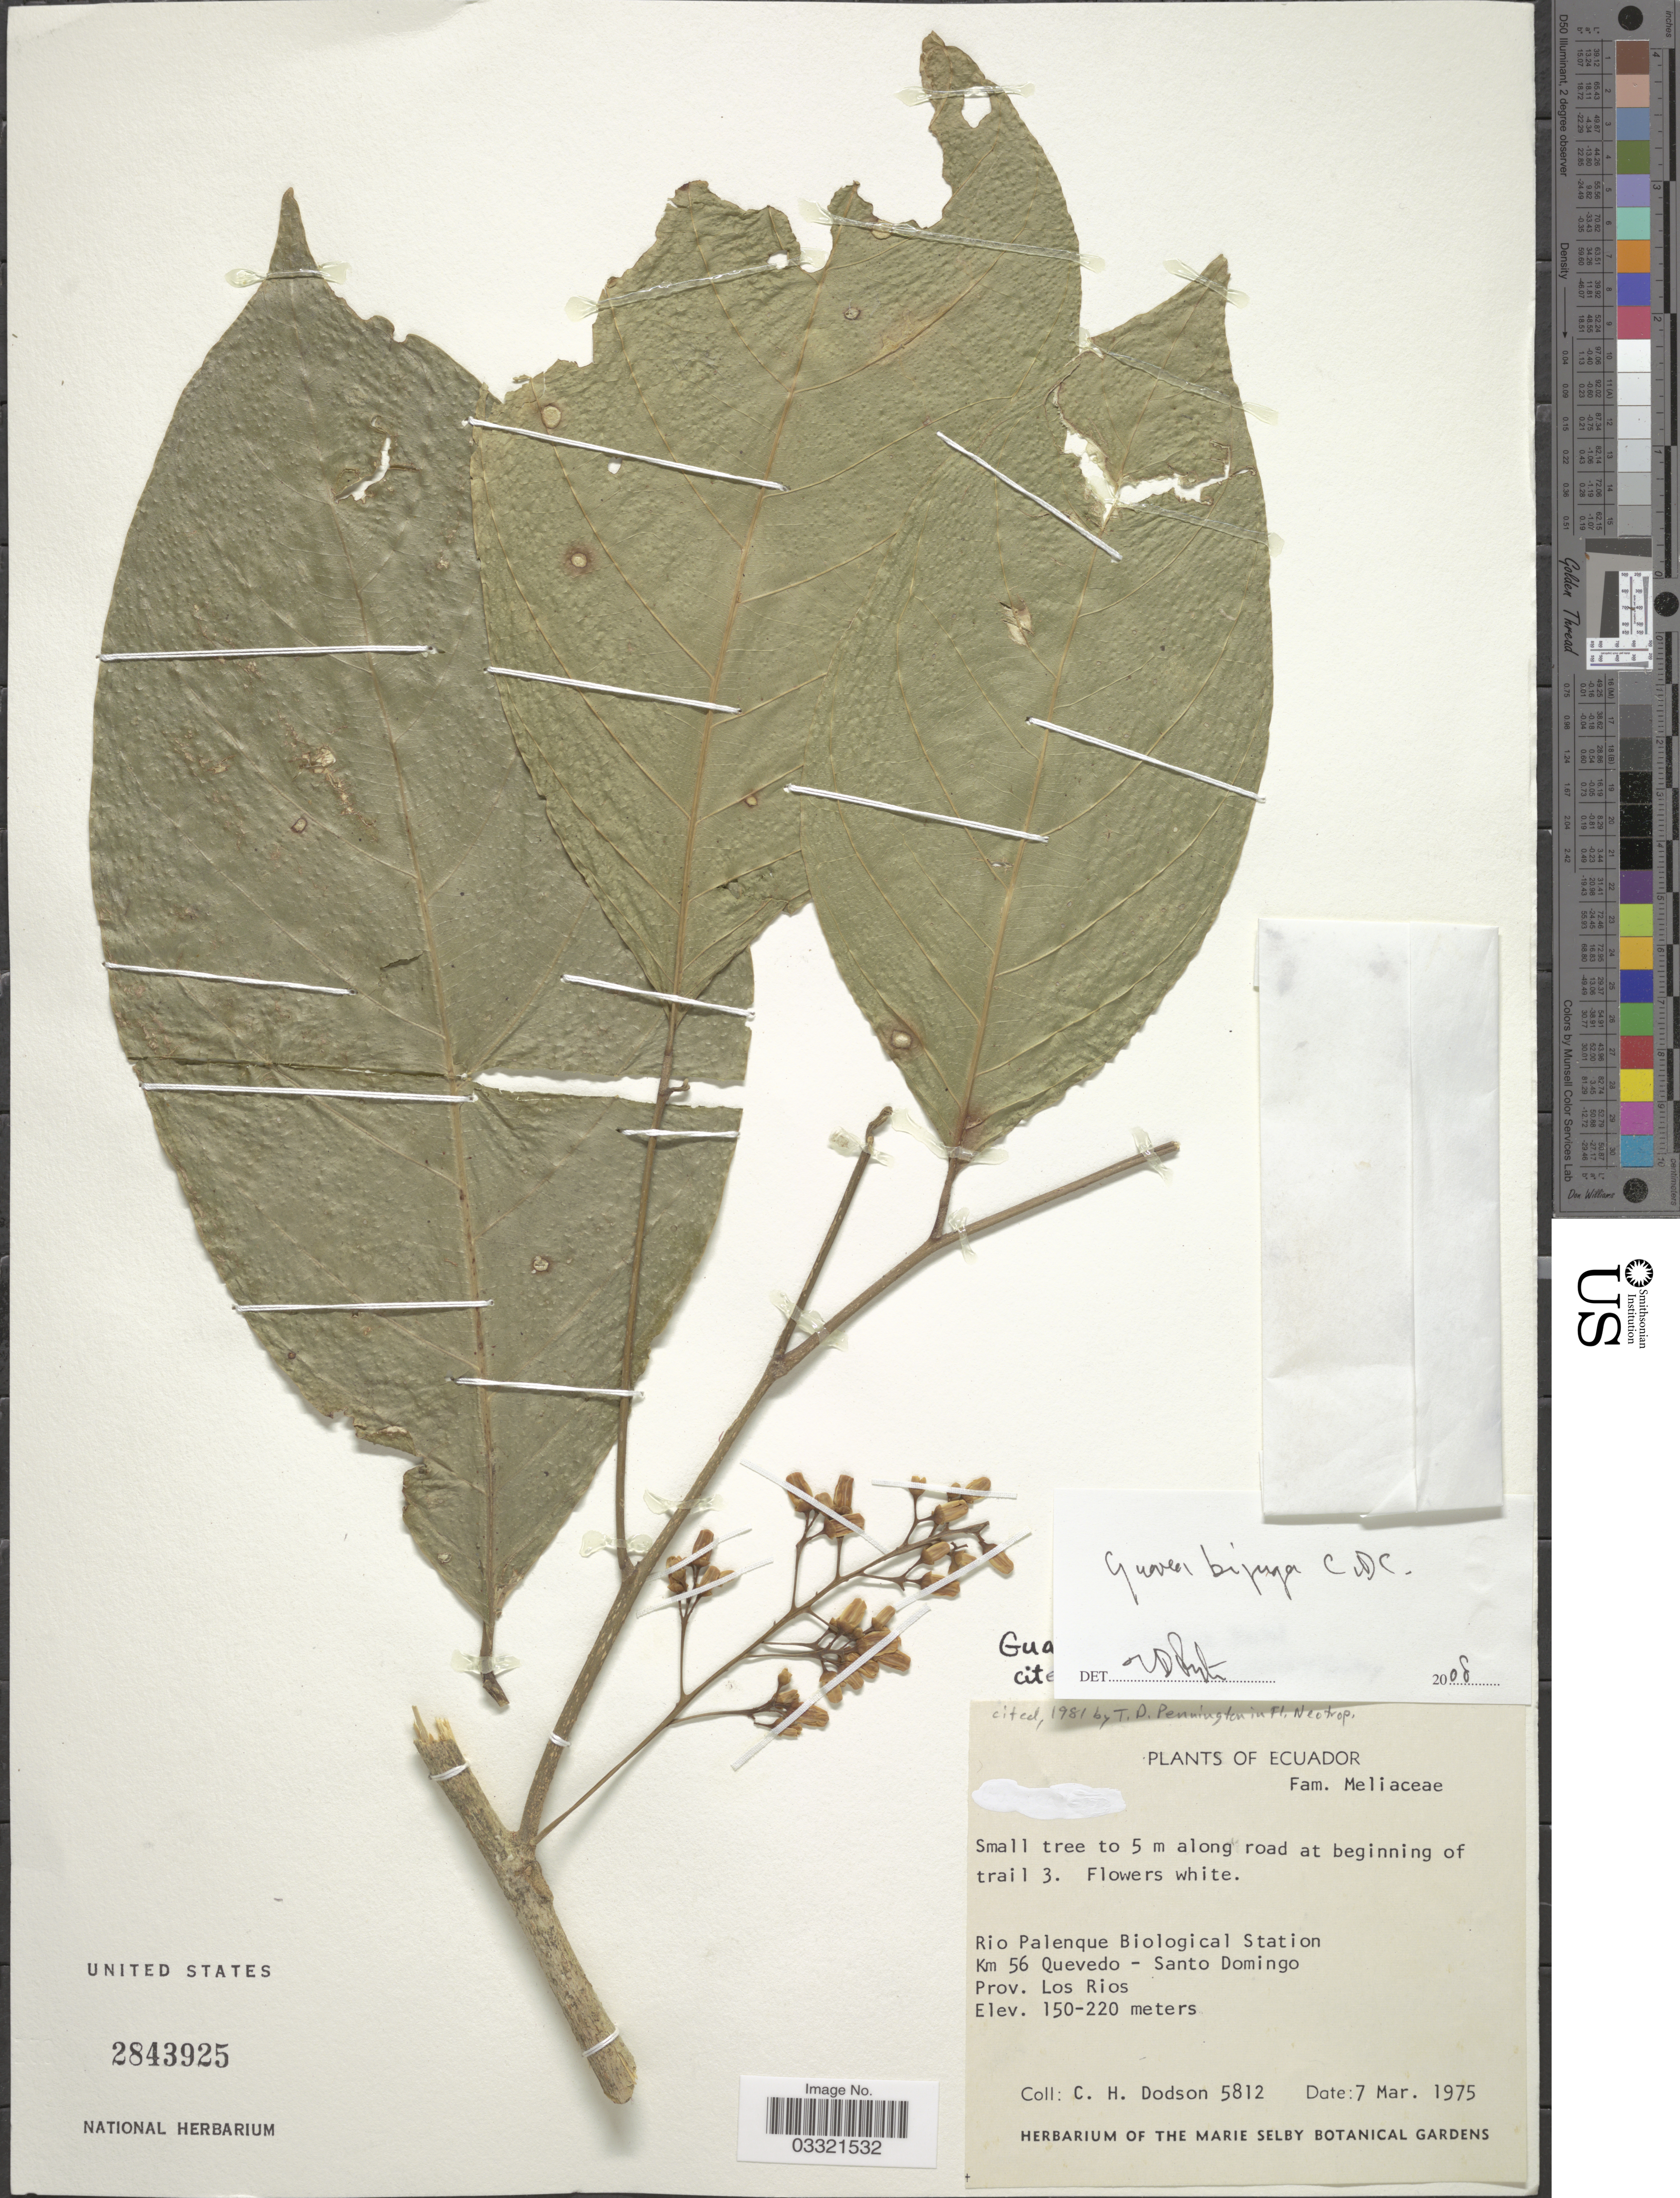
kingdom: Plantae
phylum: Tracheophyta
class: Magnoliopsida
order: Sapindales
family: Meliaceae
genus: Guarea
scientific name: Guarea bijuga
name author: C. DC.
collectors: C. H. Dodson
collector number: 5812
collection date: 1975-03-07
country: Ecuador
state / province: Los Ríos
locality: Rio Palenque Biological Station Km 56 Quevedo - Santo Domingo.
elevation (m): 150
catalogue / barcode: US 2843925